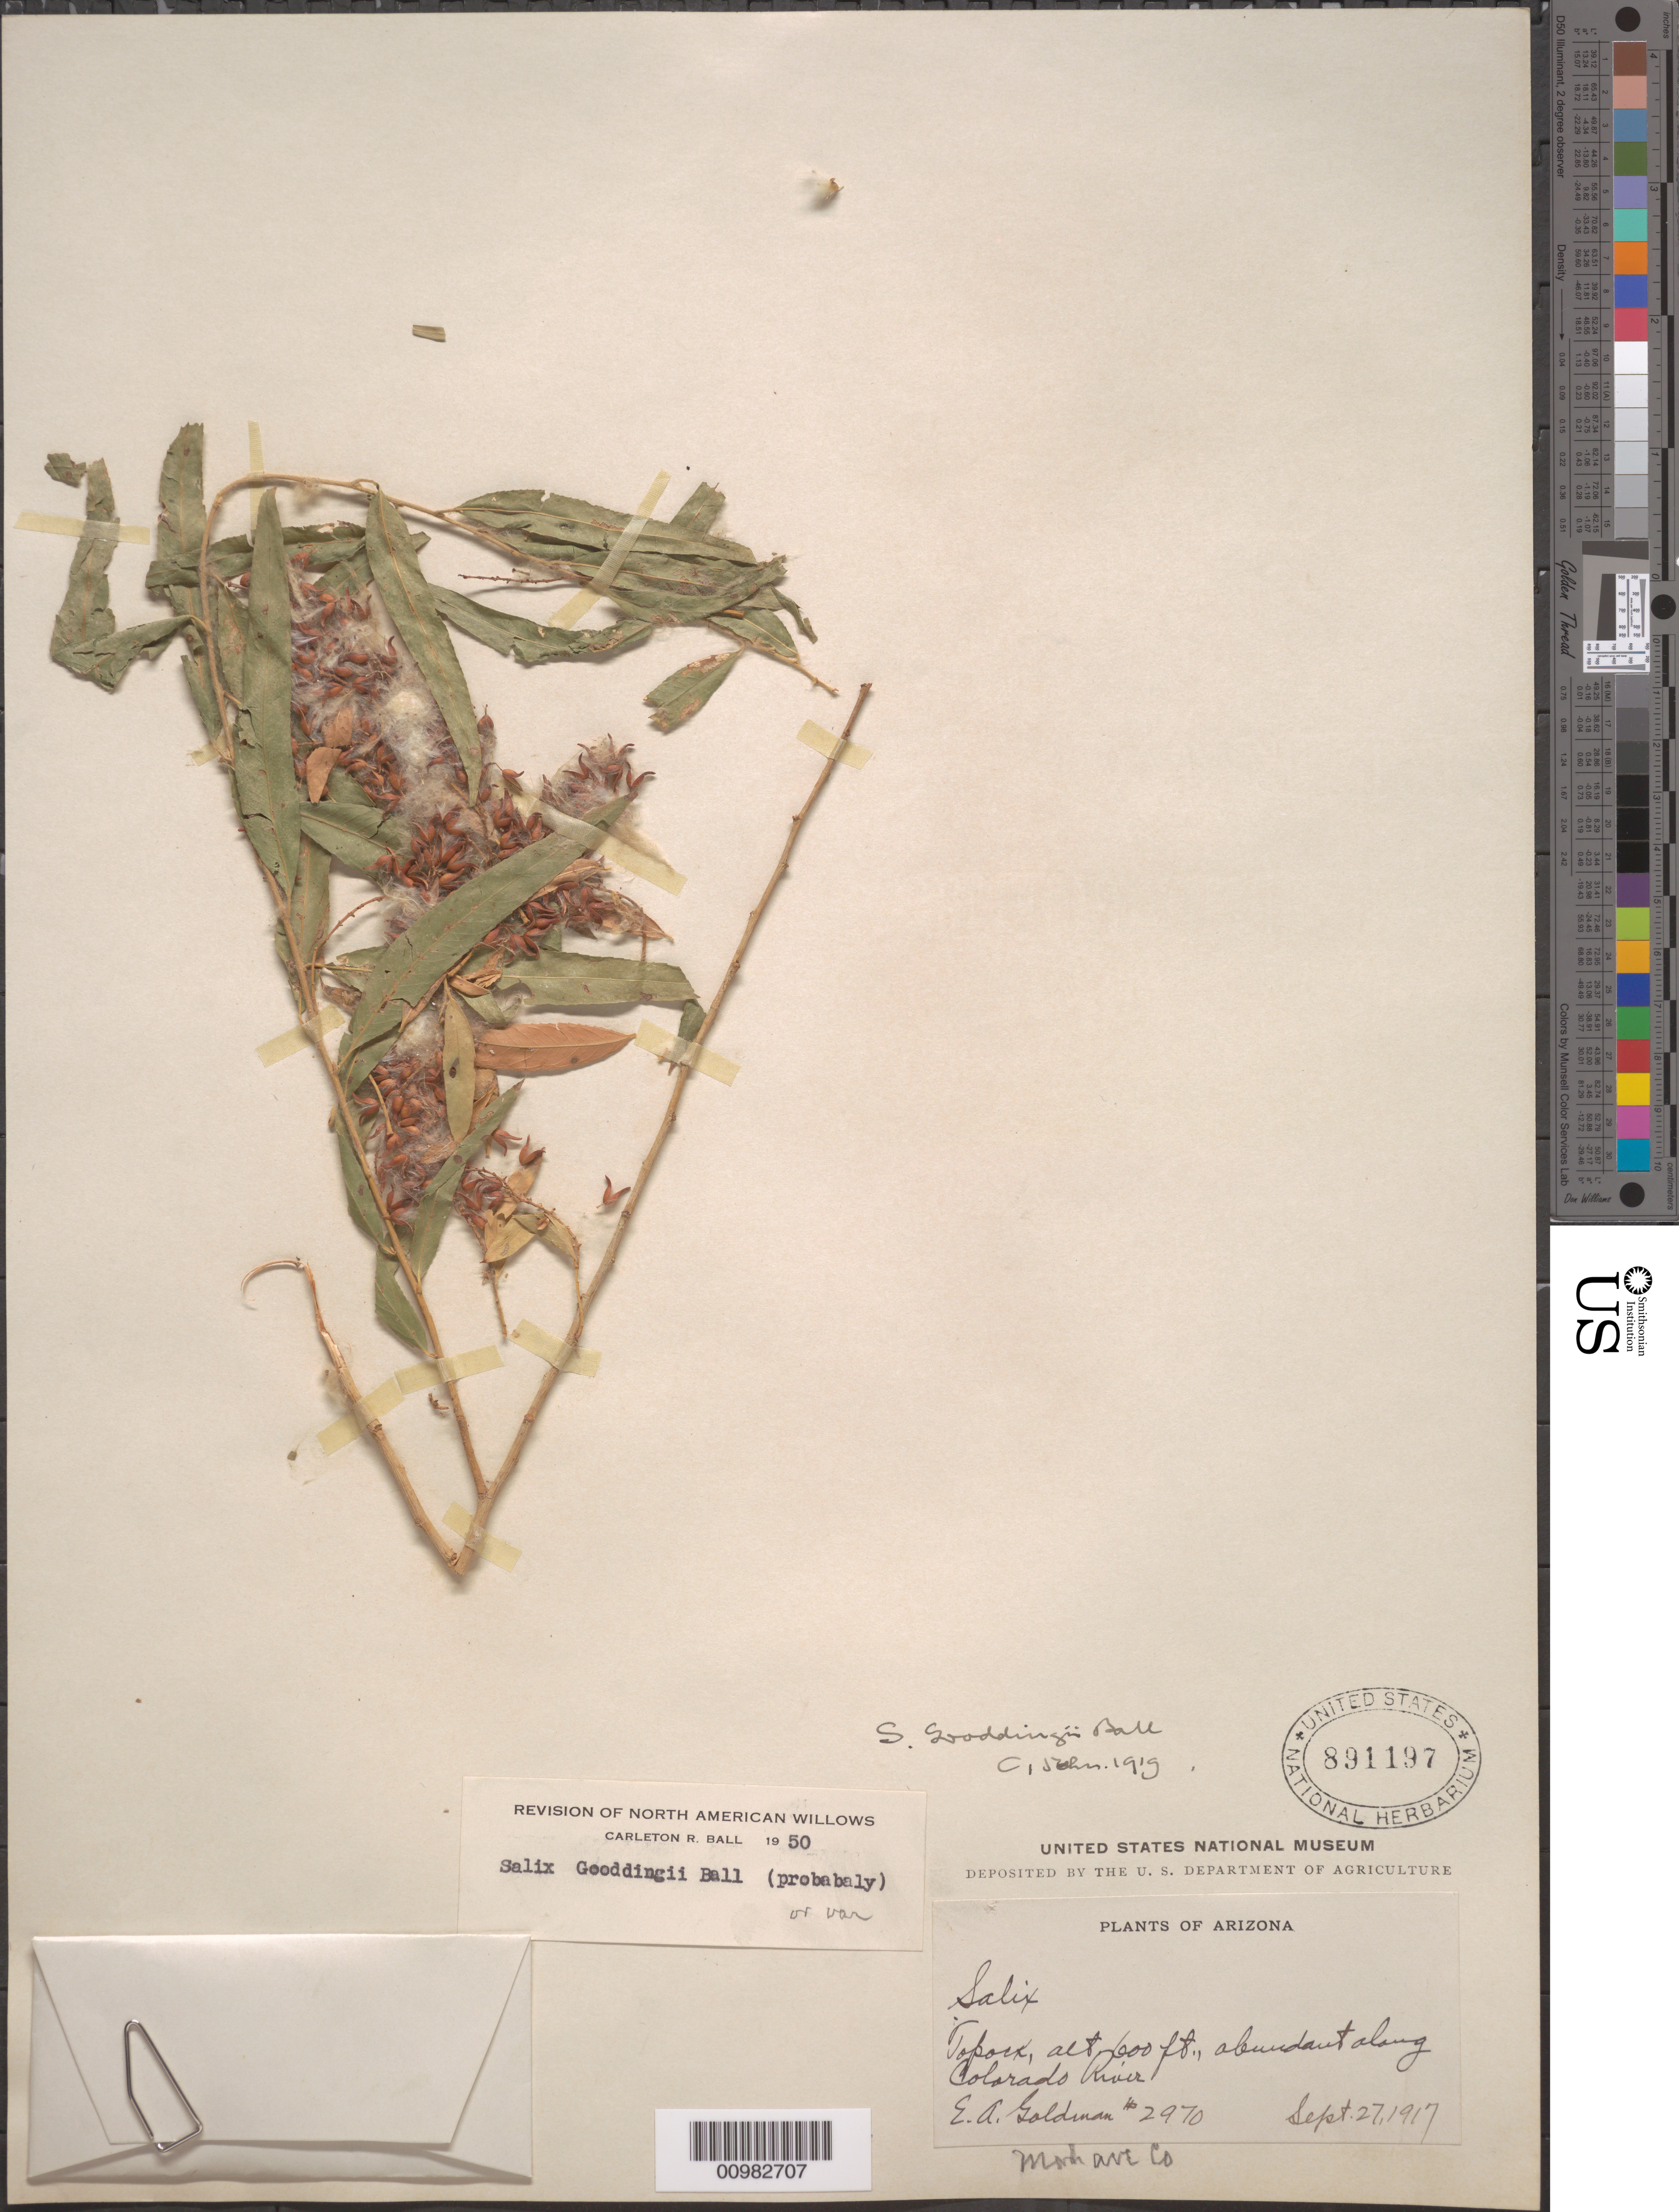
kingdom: Plantae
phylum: Tracheophyta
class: Magnoliopsida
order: Malpighiales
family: Salicaceae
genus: Salix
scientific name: Salix gooddingii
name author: C.R. Ball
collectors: E. A. Goldman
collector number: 2970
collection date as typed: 27 Sep 1917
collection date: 1917-09-27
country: United States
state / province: Arizona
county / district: Mohave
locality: Abundant along Colorado River.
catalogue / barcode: US 891197